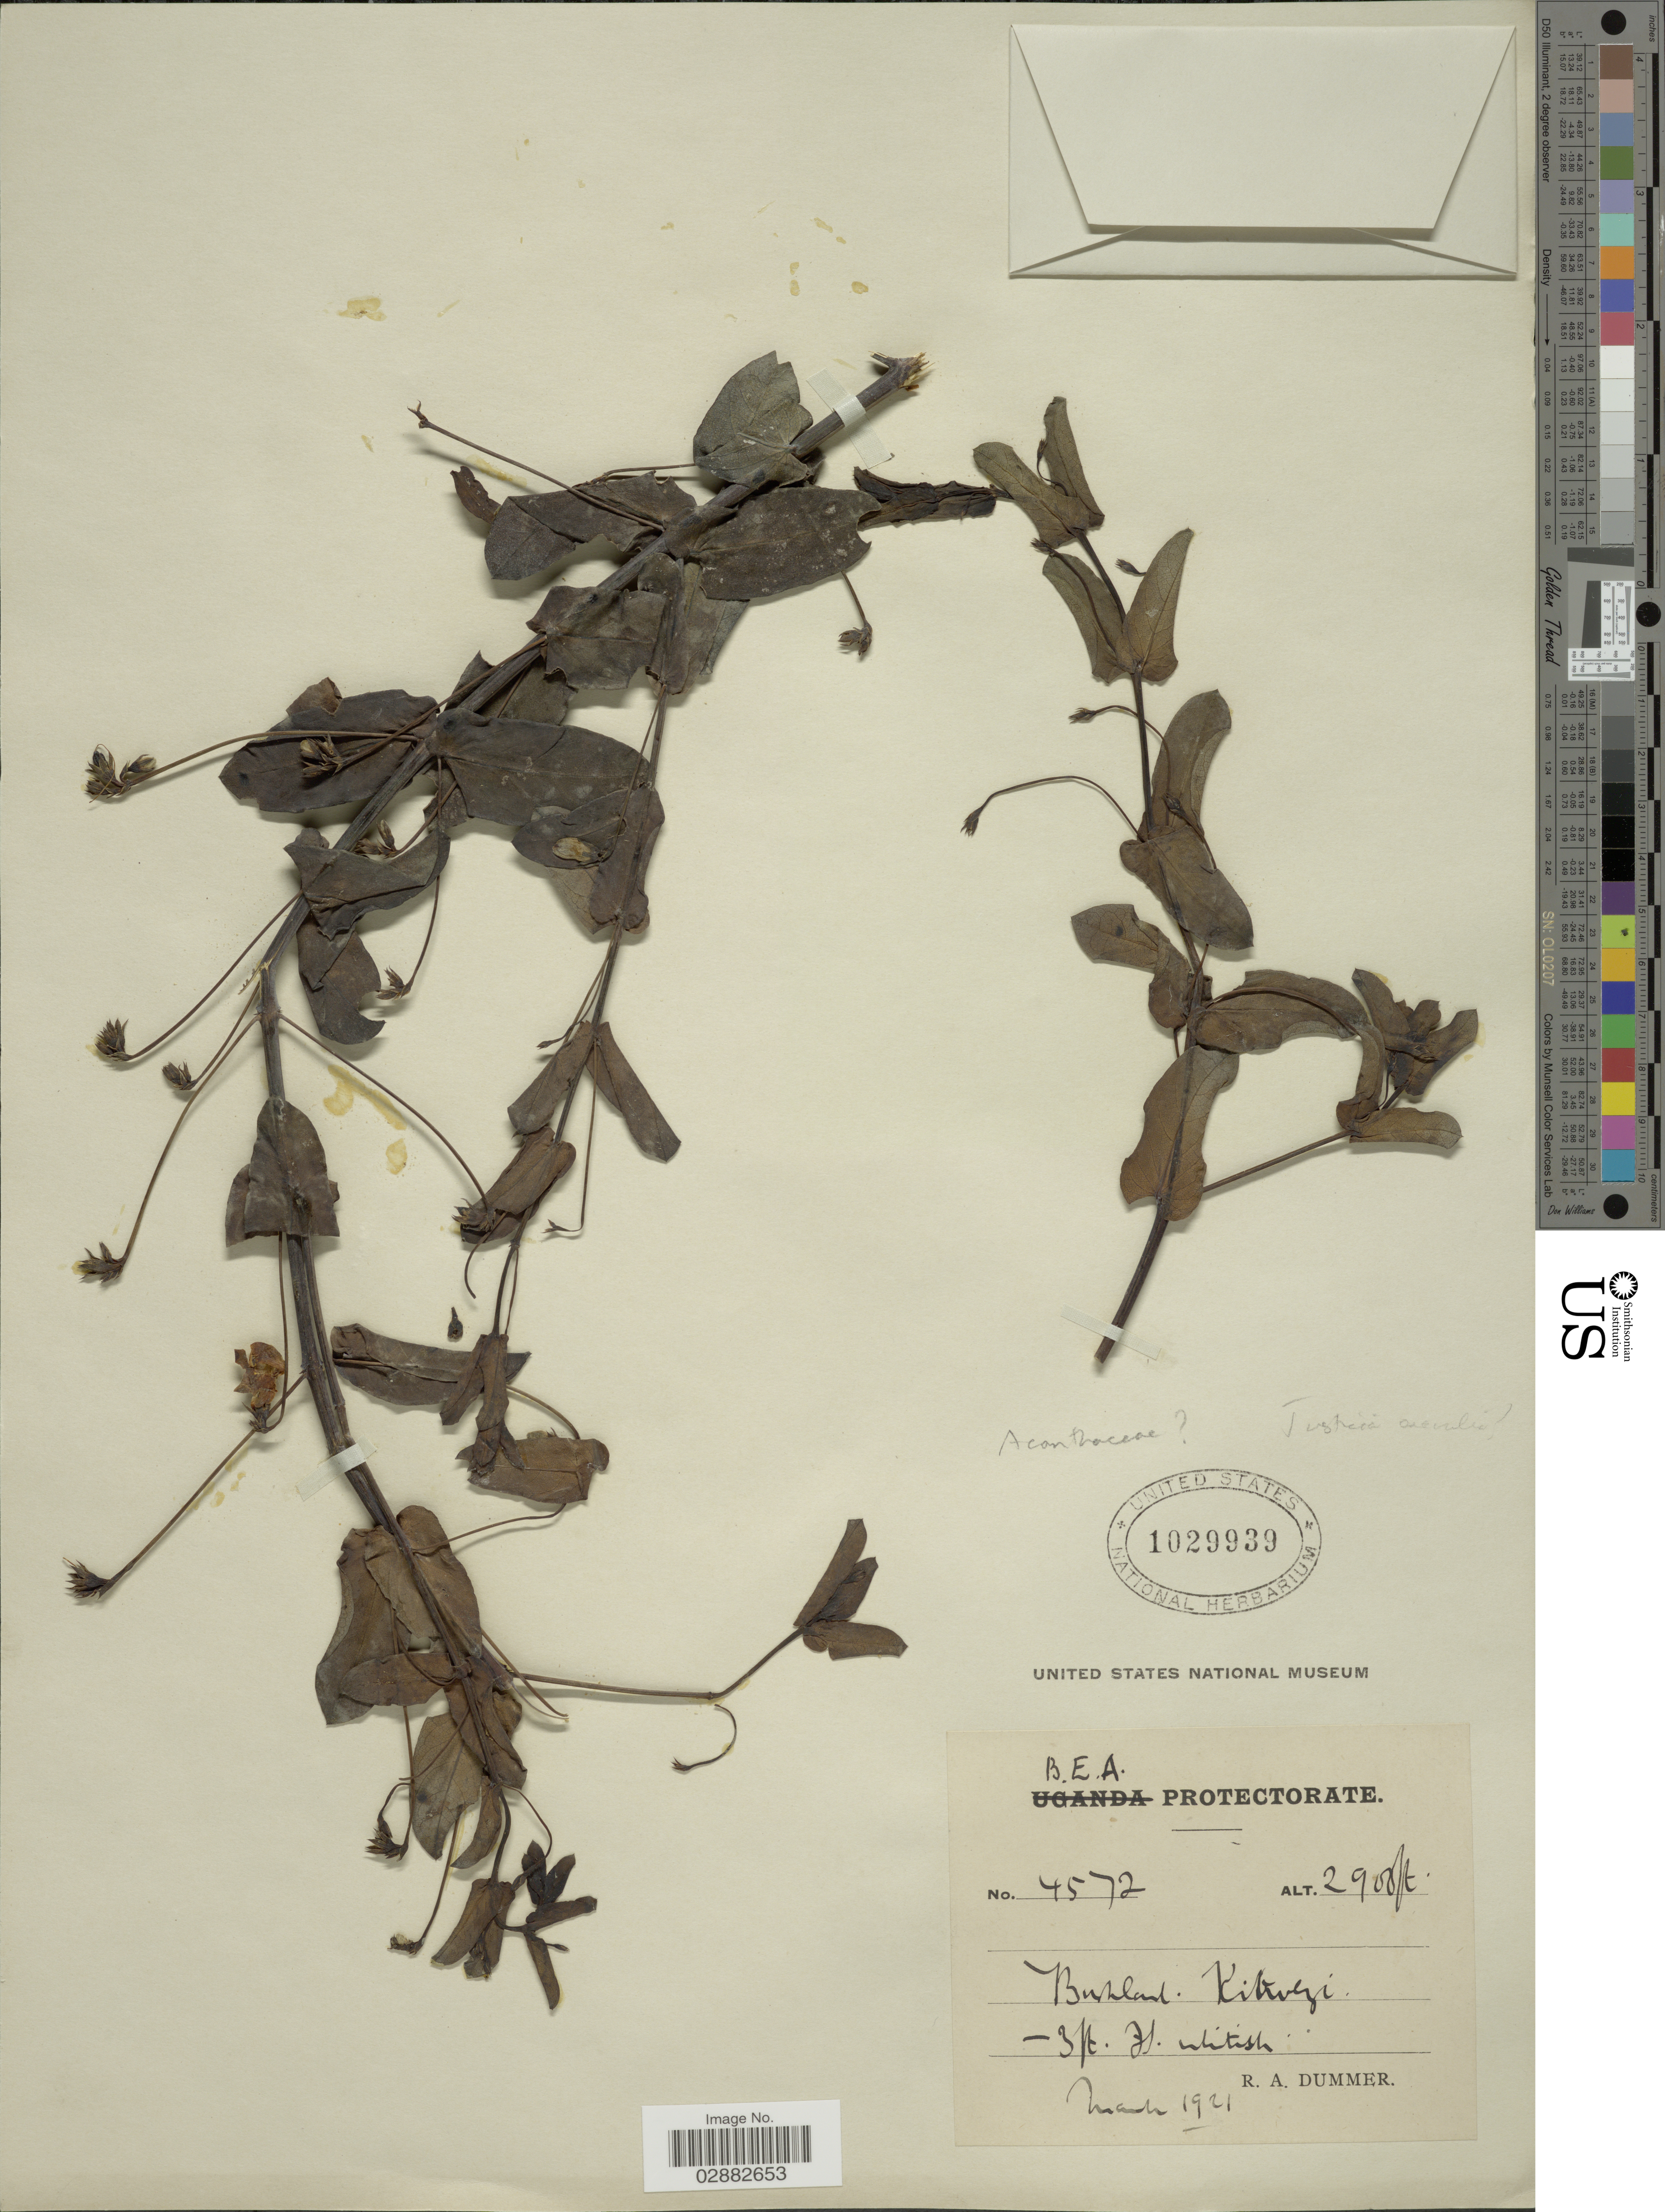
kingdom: Plantae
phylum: Tracheophyta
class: Magnoliopsida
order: Lamiales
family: Acanthaceae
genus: Justicia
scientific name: Justicia sp.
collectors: R. A. Dümmer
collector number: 4572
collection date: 1921-03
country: Kenya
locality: B.E.A. Protectorate, Kibwezi.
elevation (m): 884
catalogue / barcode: US 1029939